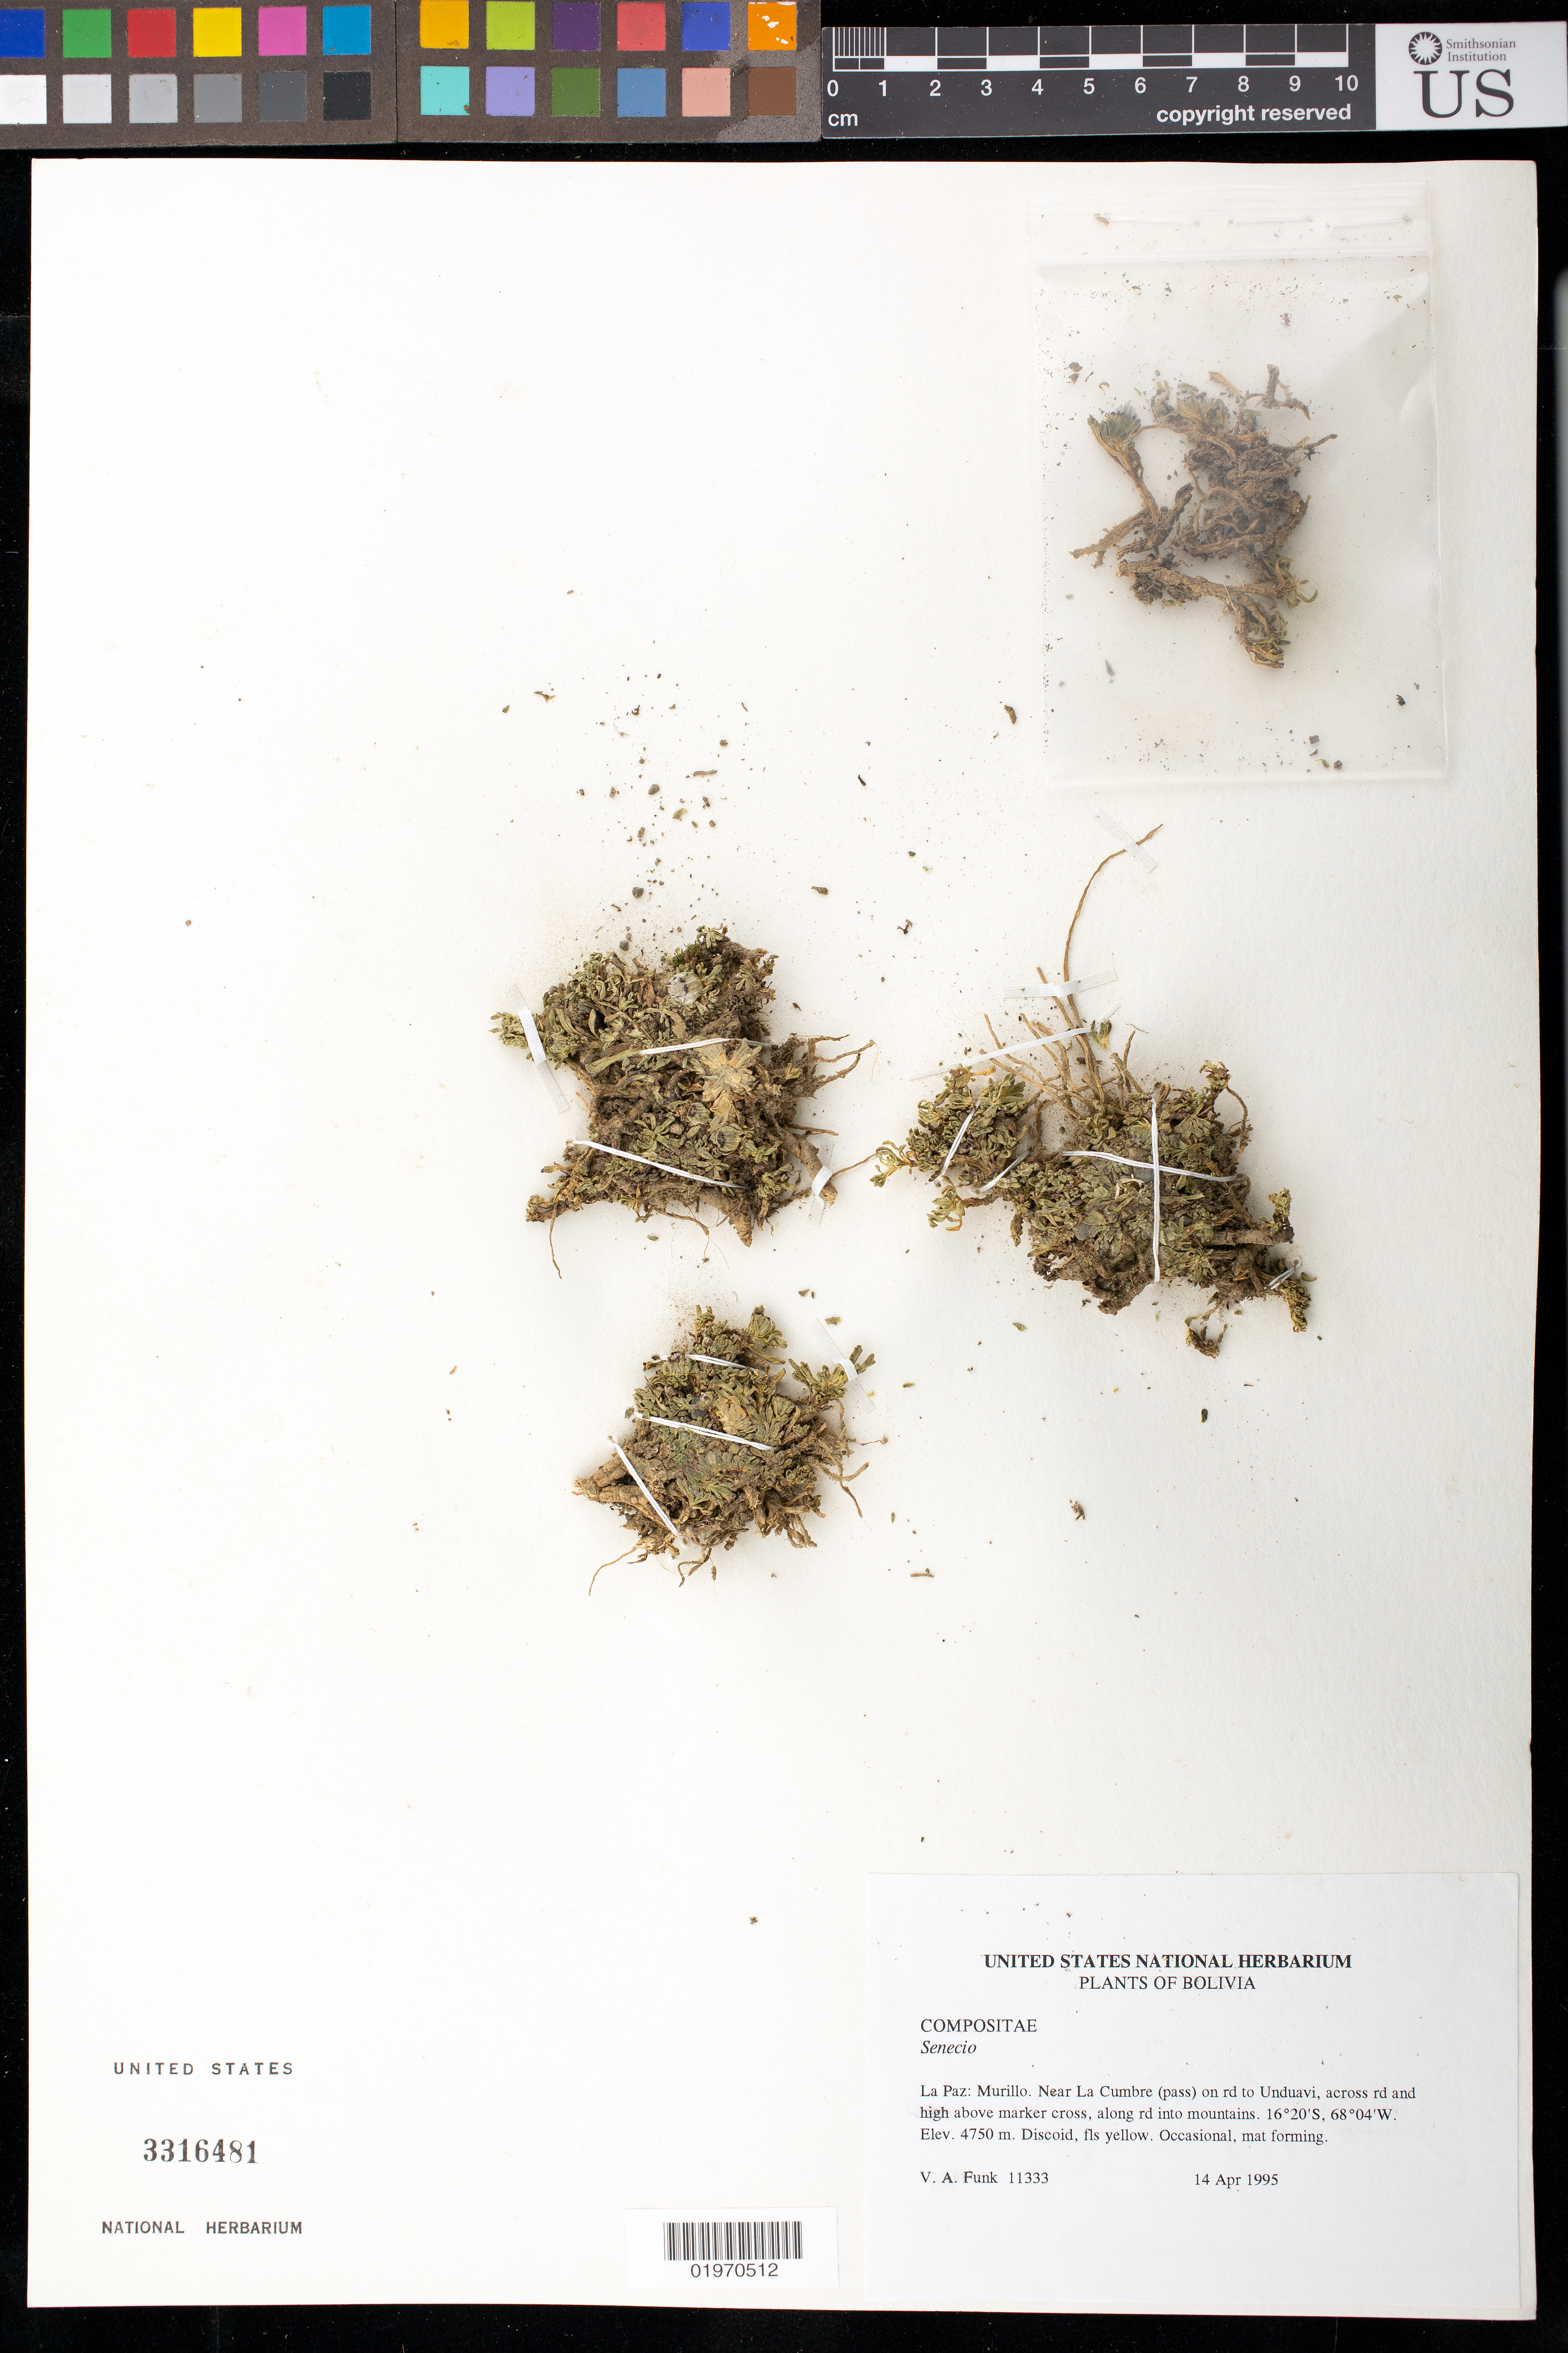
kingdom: Plantae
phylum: Tracheophyta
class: Magnoliopsida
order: Asterales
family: Asteraceae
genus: Senecio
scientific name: Senecio sp.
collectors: V. Funk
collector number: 11333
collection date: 1995-04-14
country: Bolivia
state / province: La Paz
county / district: Murillo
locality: La Cumbre (pass) on rd to Unduavi, across rd and high above marker cross, along rd. into mountains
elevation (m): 4750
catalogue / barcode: US 3316481